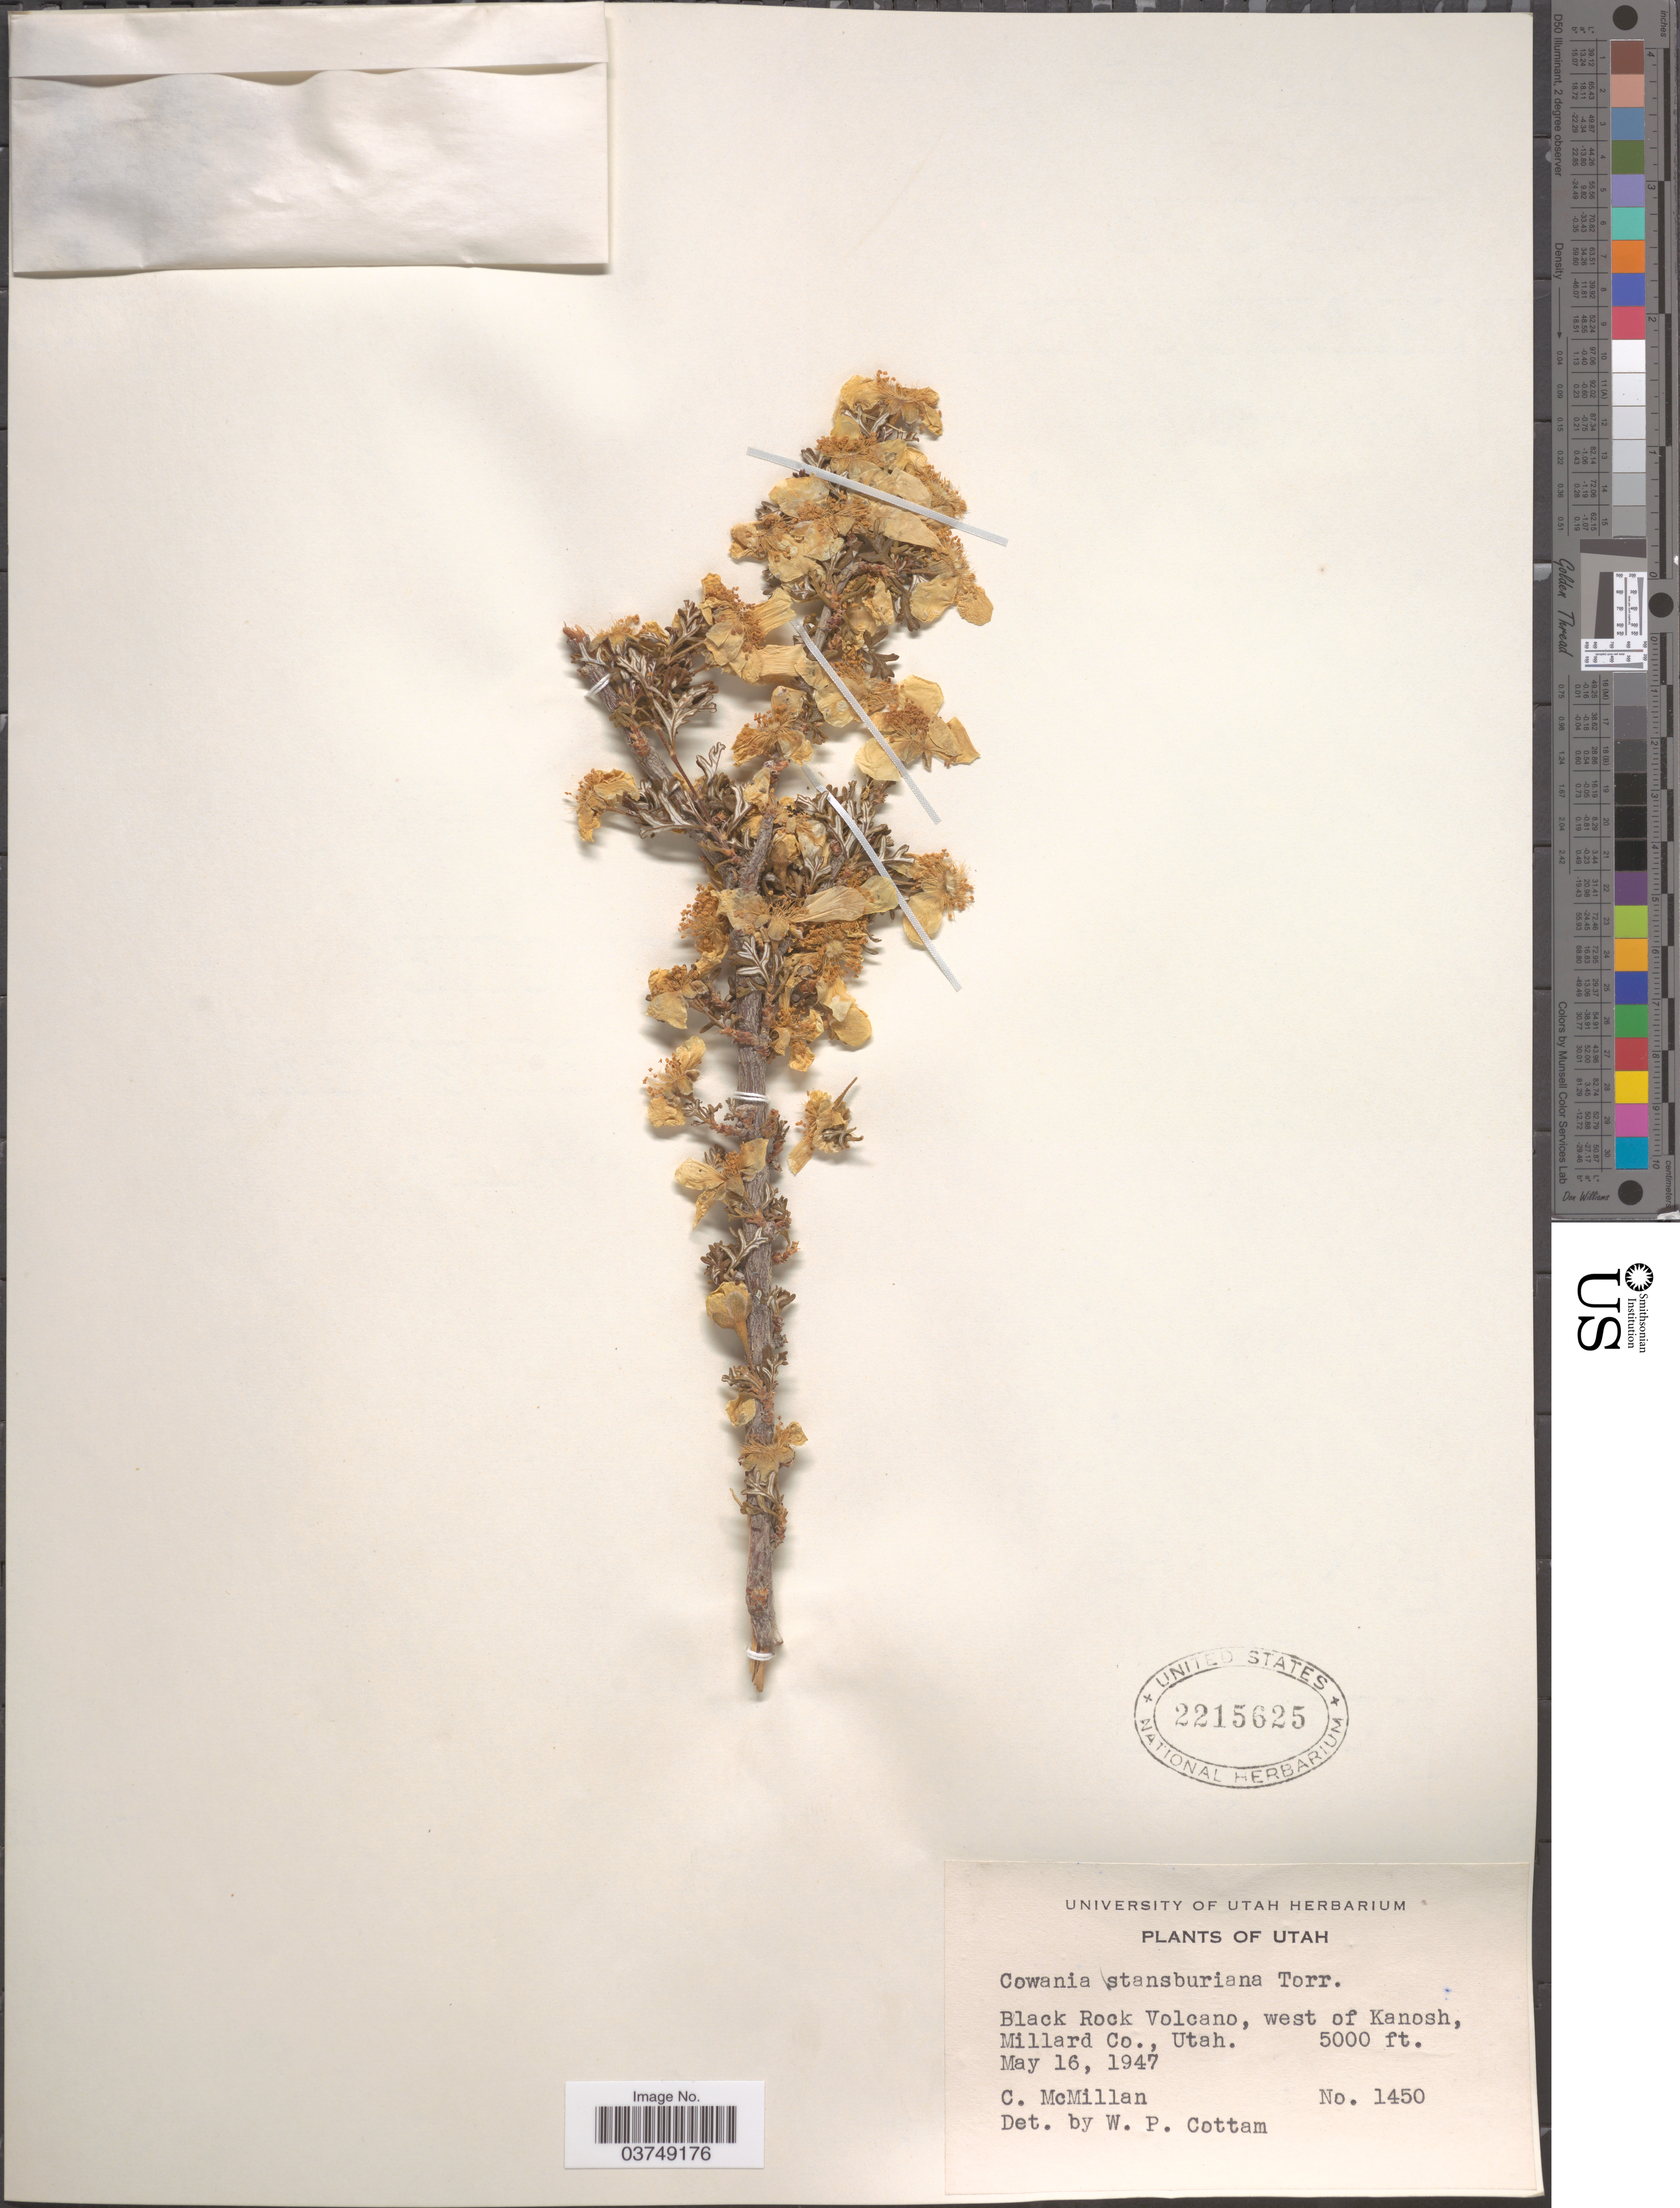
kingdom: Plantae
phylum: Tracheophyta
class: Magnoliopsida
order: Rosales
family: Rosaceae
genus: Purshia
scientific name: Purshia stansburyana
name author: (Torr.) Henrickson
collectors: C. McMillan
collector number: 1450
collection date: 1947-05-16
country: United States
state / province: Utah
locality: Black Rock Volcano, west of Kanosh, Millard Co.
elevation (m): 1524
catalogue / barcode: US 2215625